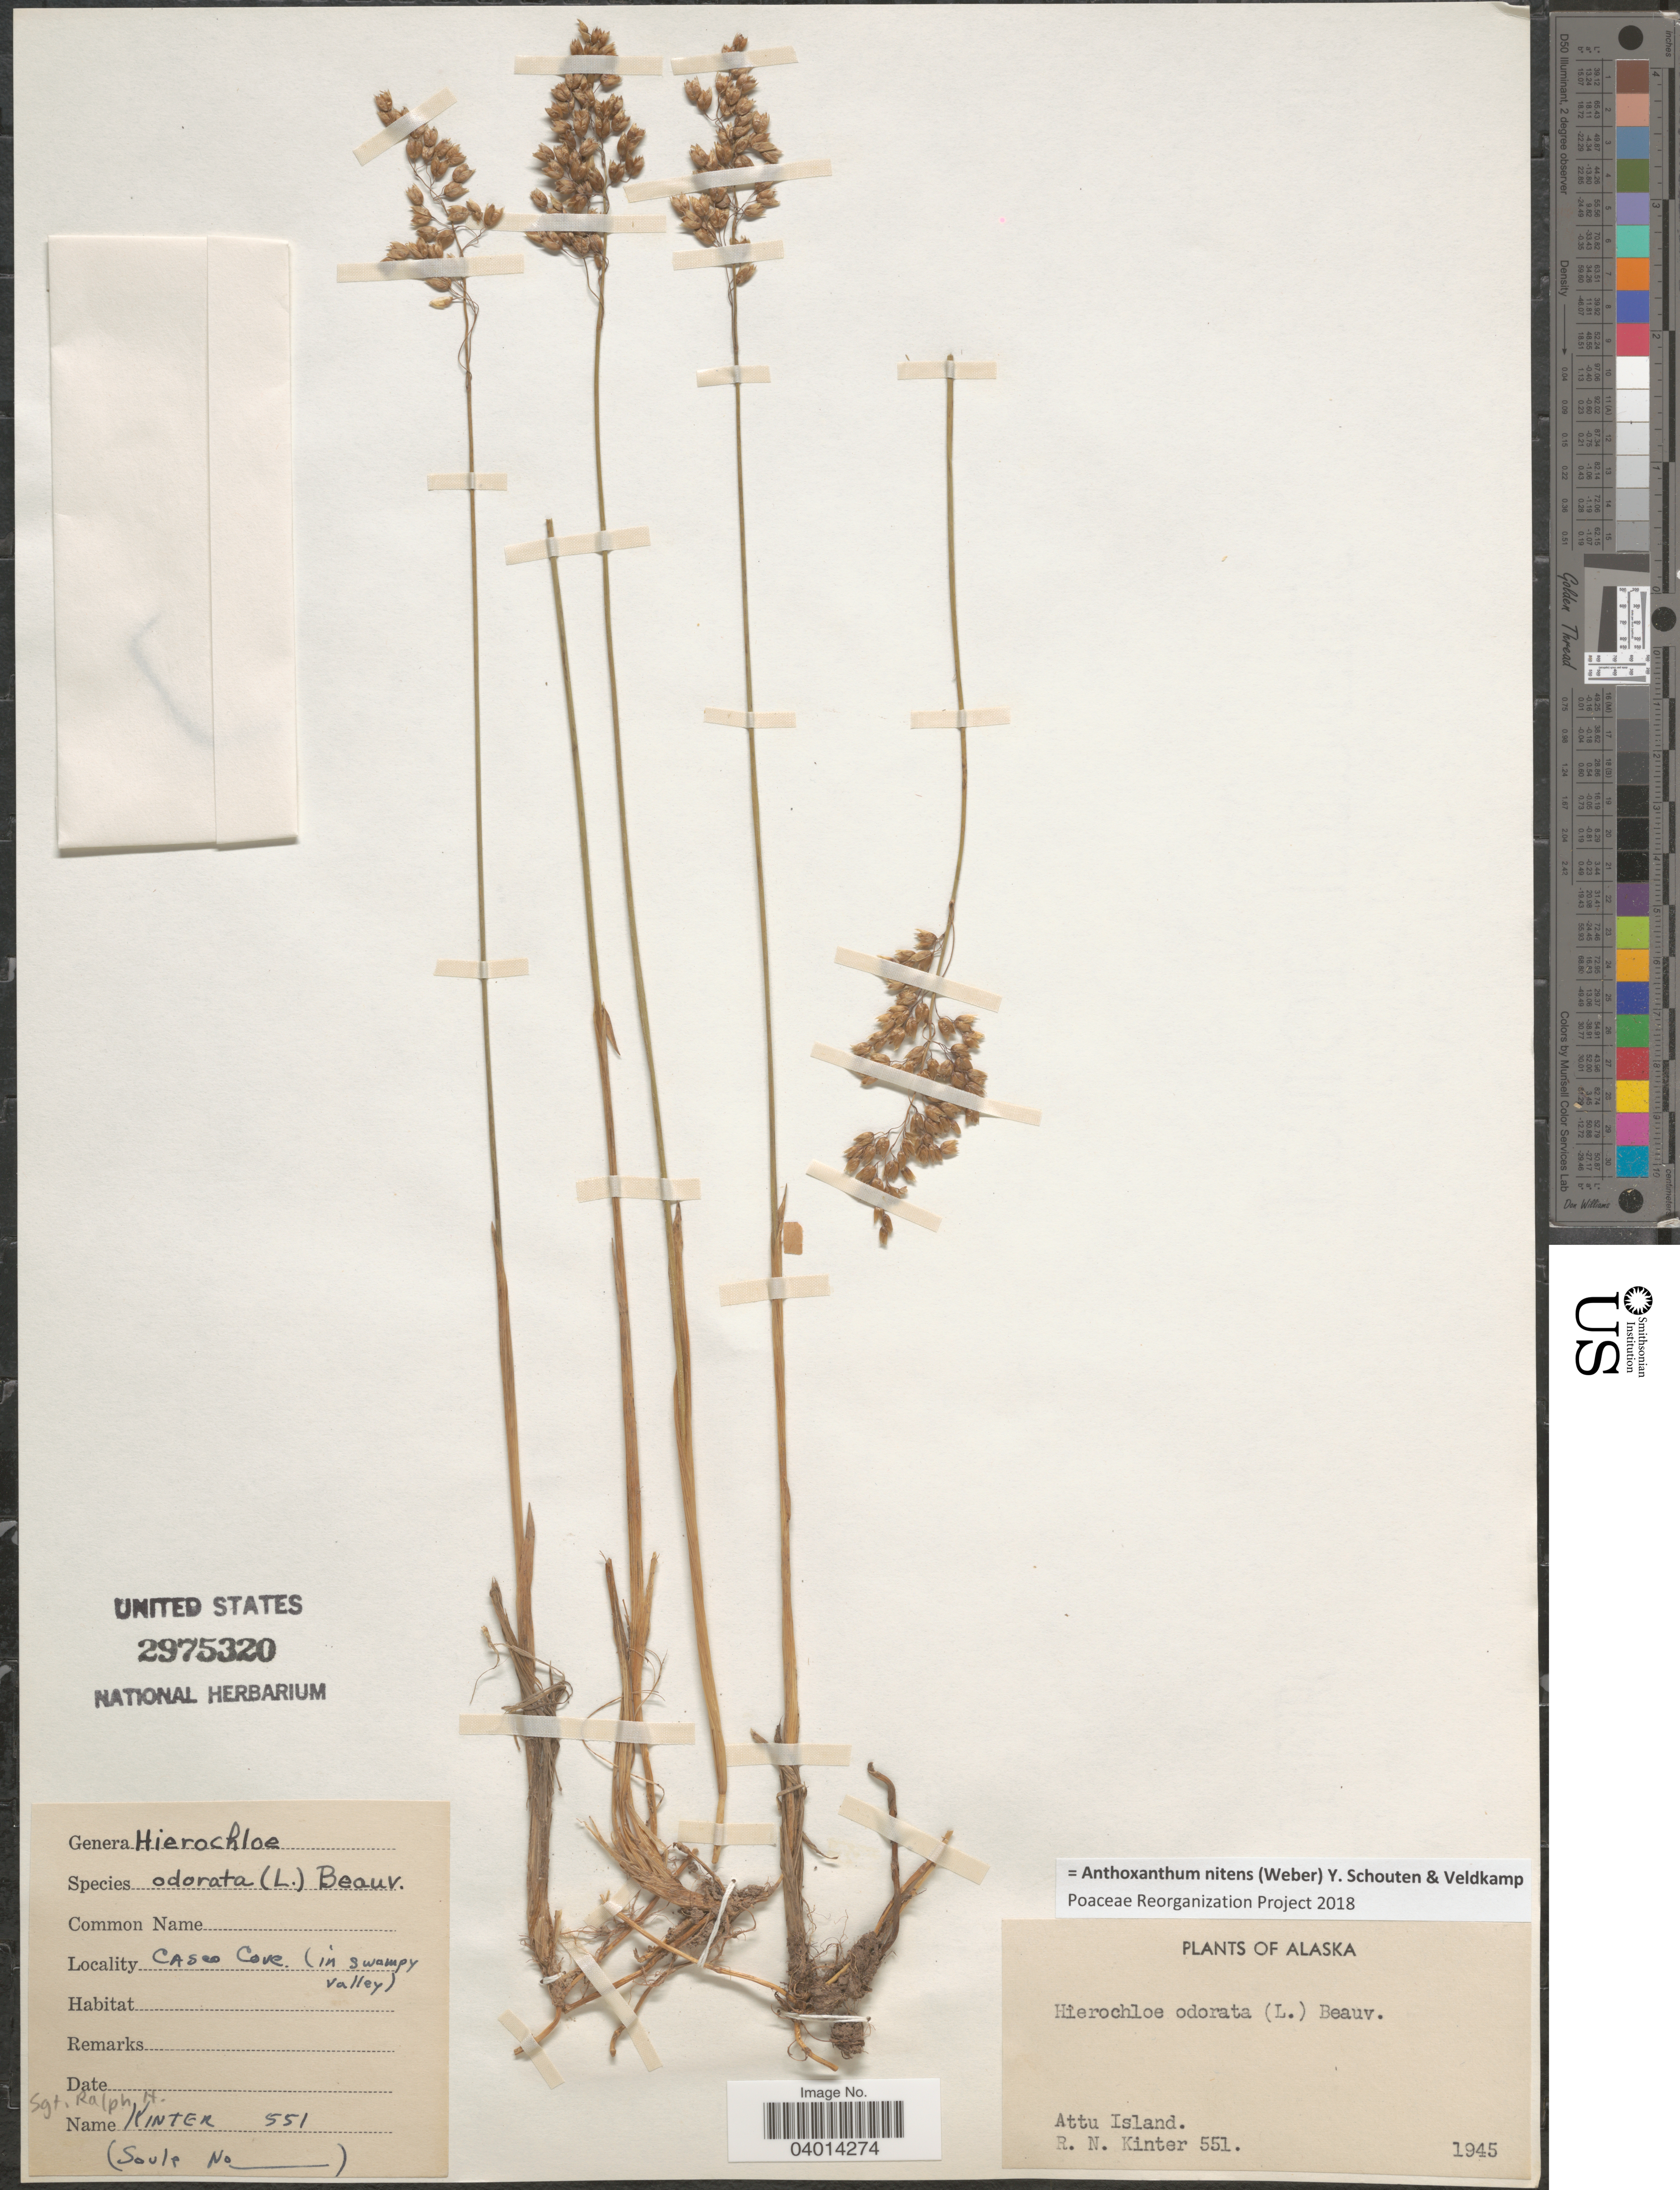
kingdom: Plantae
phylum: Tracheophyta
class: Liliopsida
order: Poales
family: Poaceae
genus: Anthoxanthum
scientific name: Anthoxanthum nitens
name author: (G.H. Weber) R.T.A. Schouten & Veldkamp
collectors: R. Kinter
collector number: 551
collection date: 1945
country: United States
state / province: Alaska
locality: Casco Cove. (in swampy valley). Attu Island.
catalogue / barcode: US 2975320